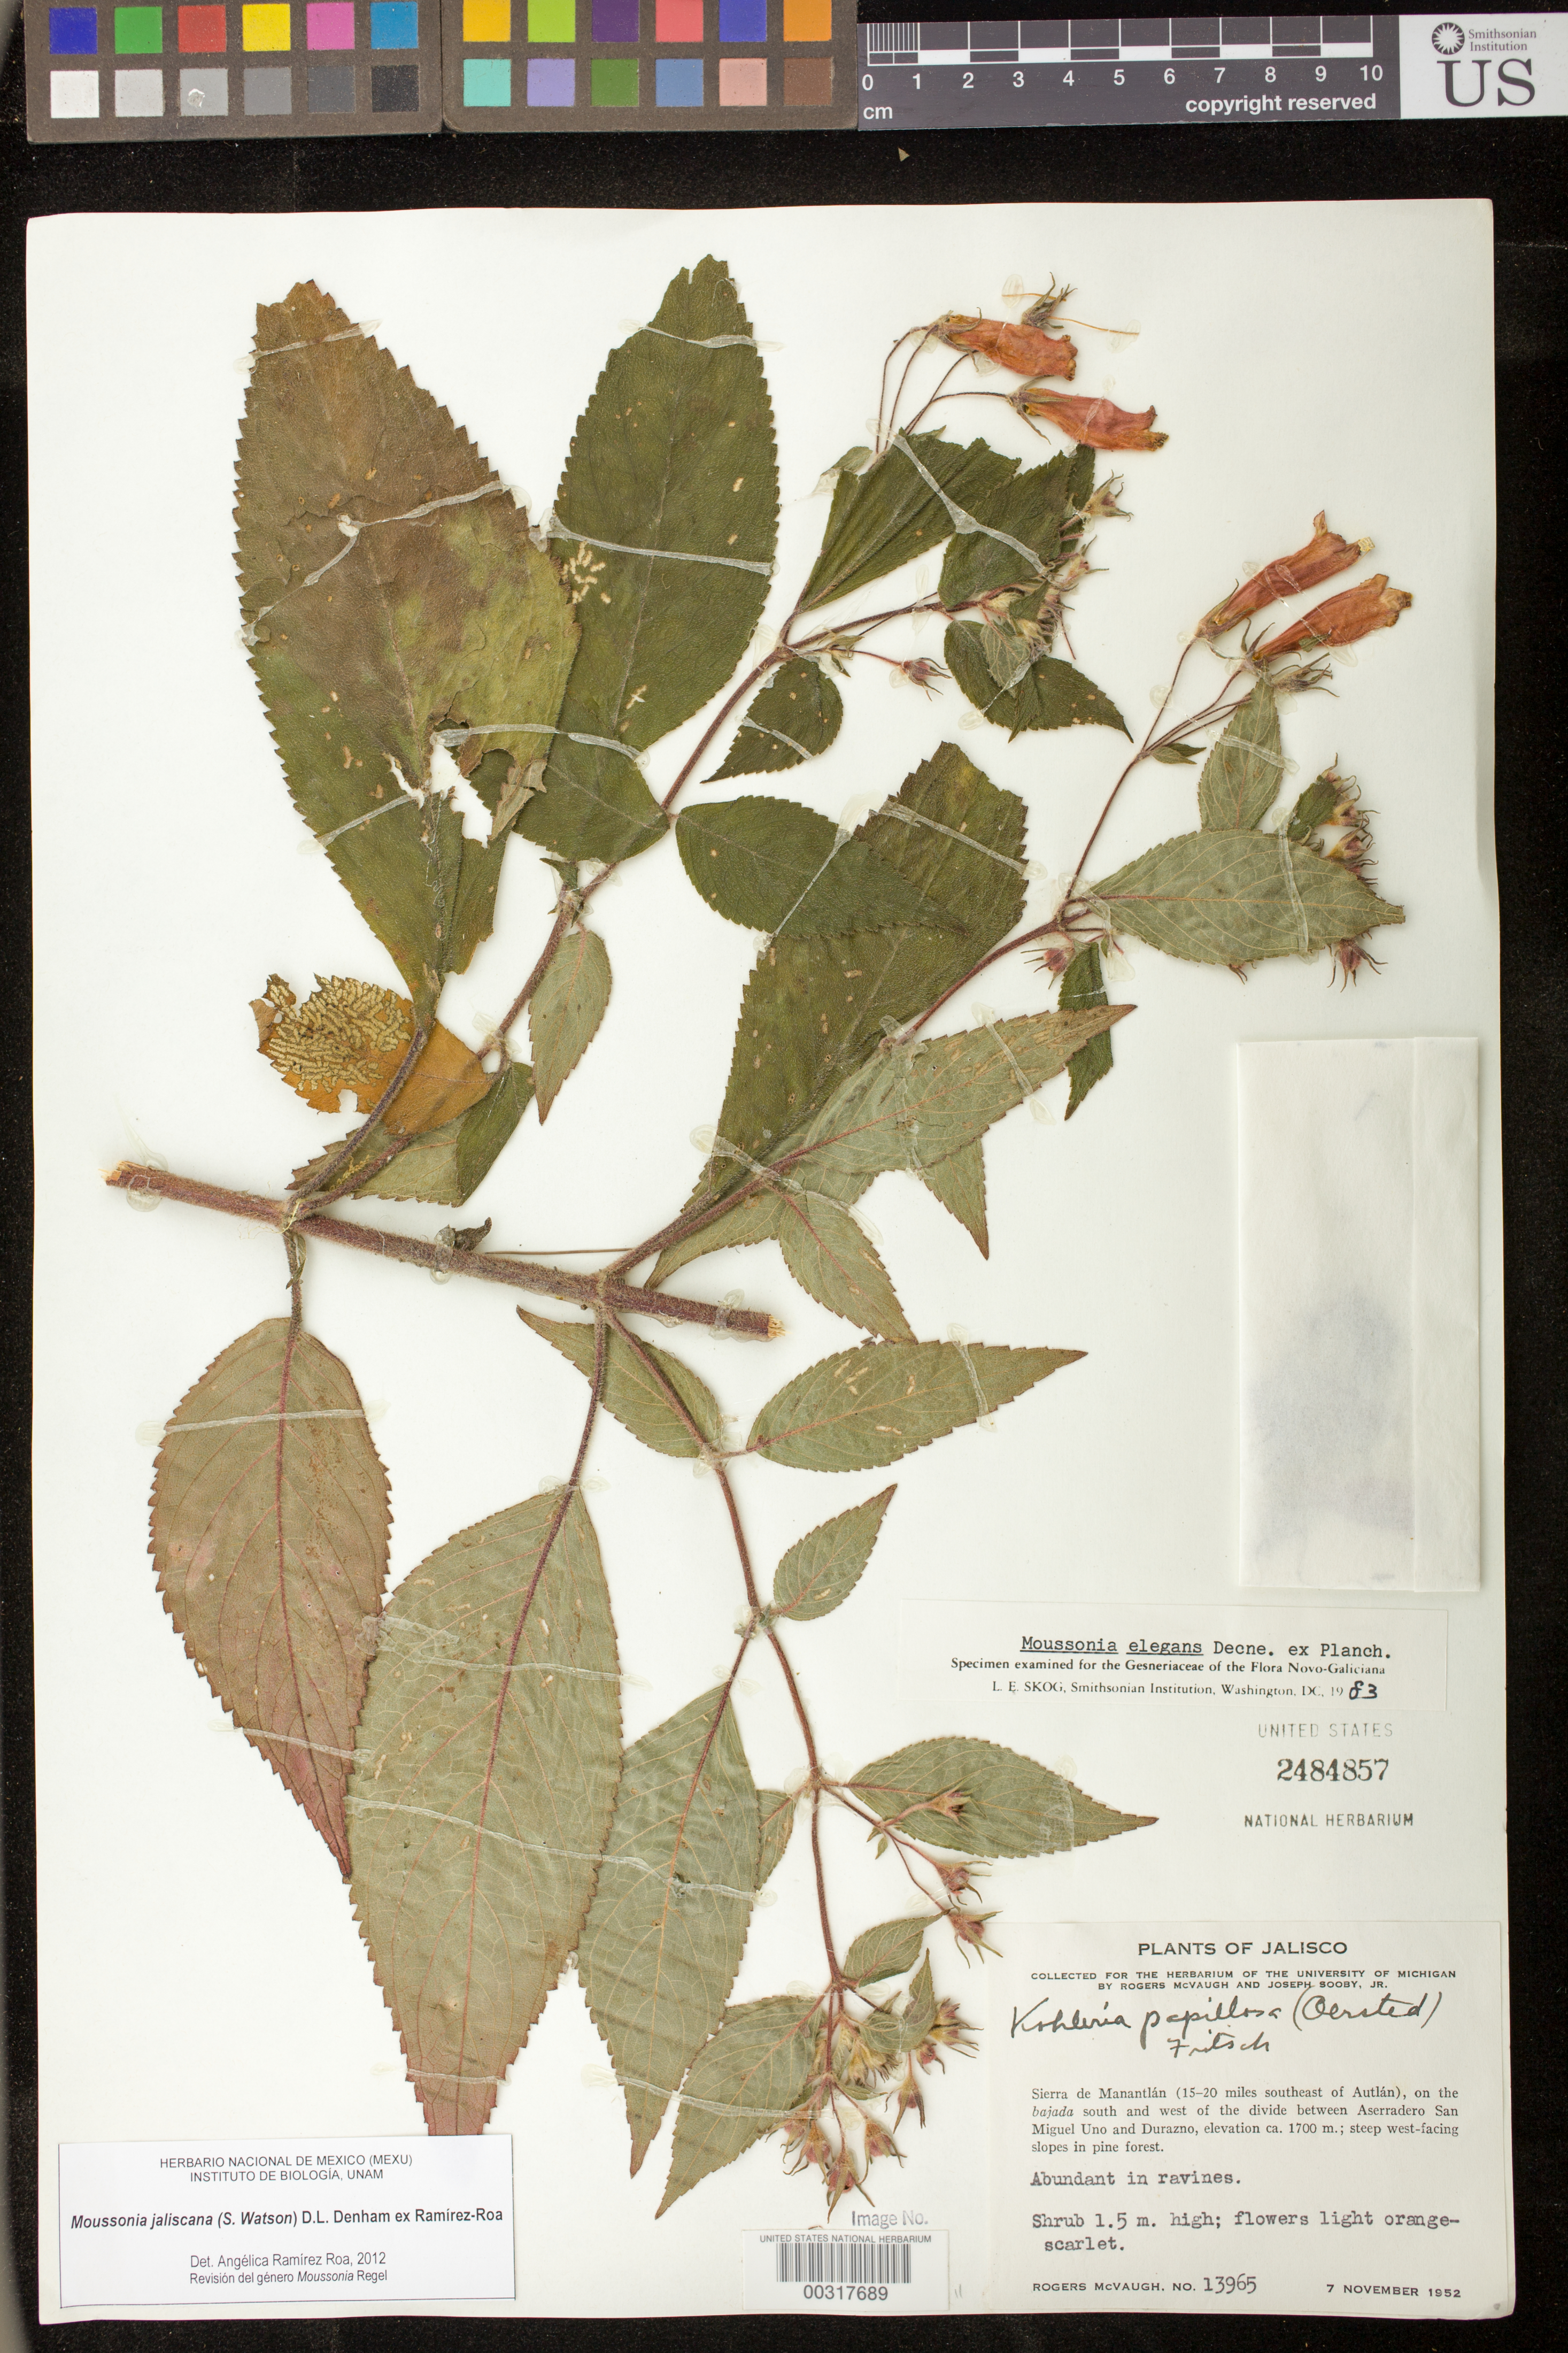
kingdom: Plantae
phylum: Tracheophyta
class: Magnoliopsida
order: Lamiales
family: Gesneriaceae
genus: Moussonia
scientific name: Moussonia jaliscana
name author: (S. Watson) D.L. Denham ex Ram.-Roa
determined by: Ramírez-Roa, A.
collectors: R. McVaugh & J. Sooby Jr.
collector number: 13965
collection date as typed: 07 Nov 1952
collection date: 1952-11-07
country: Mexico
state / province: Jalisco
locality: Sierra de Manantlan (15-20 mi SE of Autlan), on the Bajada S and W of the divide between Aserradero San Miguel Uno and Durazno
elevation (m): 1700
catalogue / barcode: US 2484857